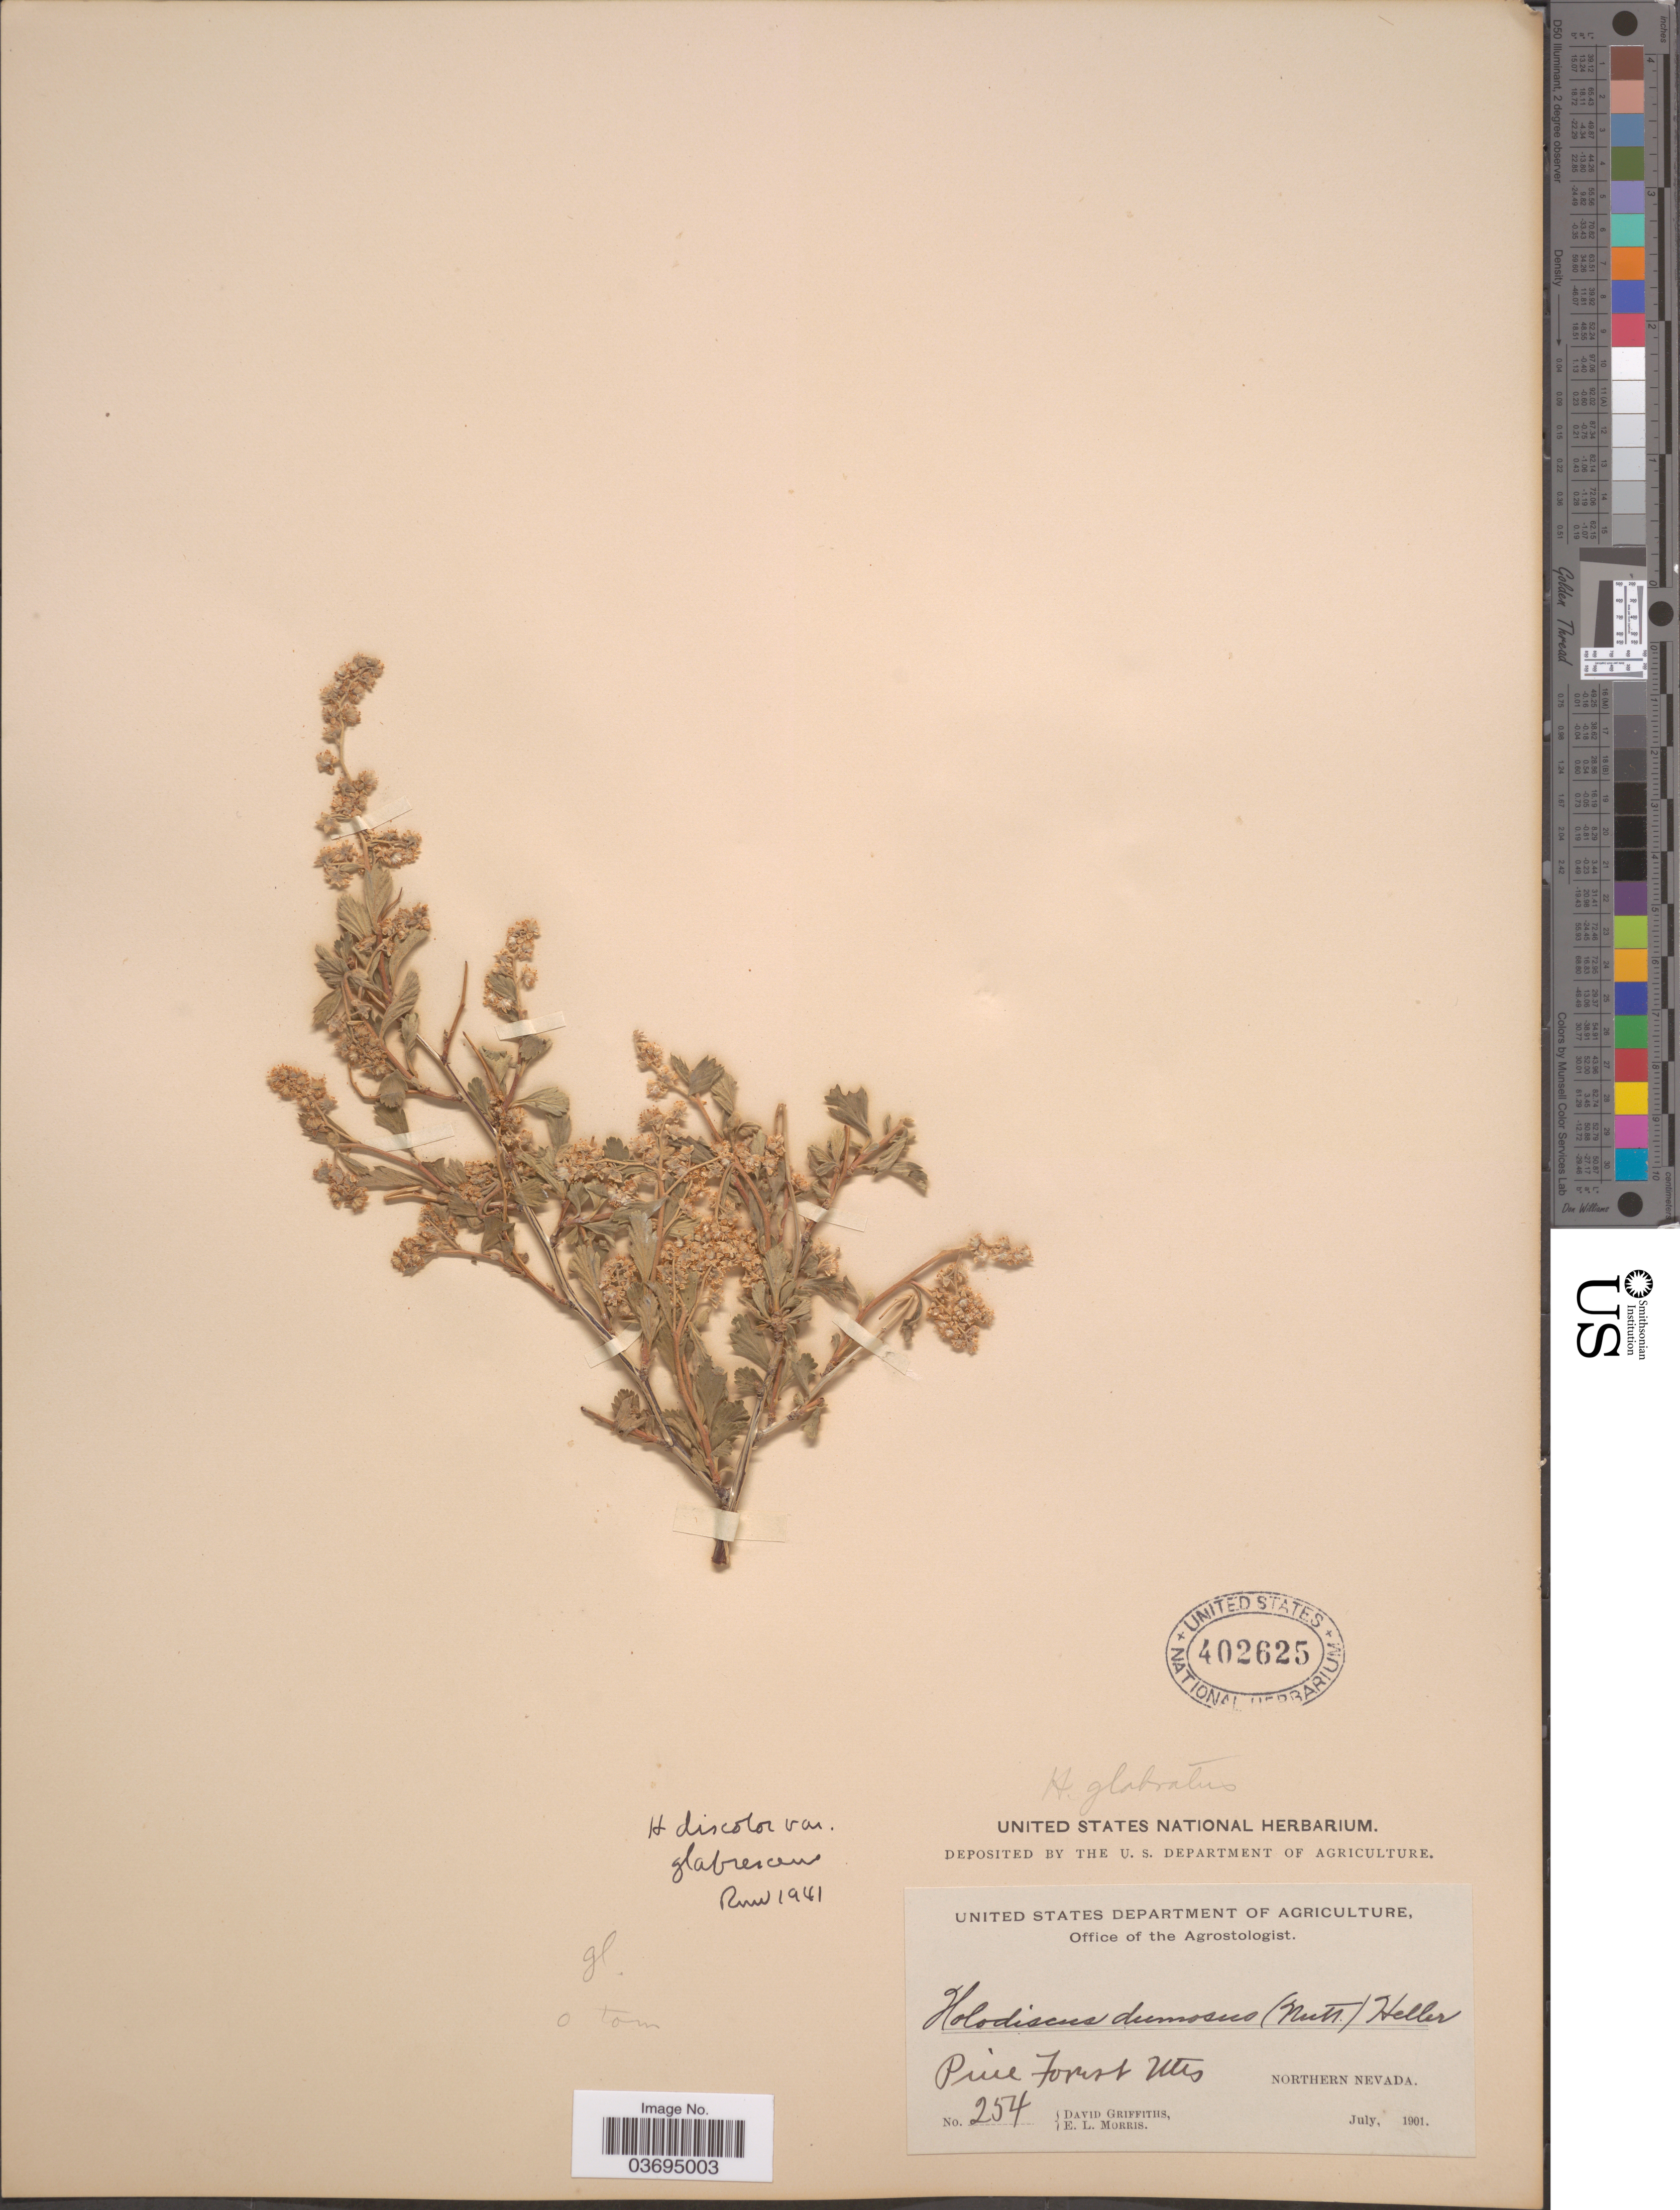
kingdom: Plantae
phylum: Tracheophyta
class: Magnoliopsida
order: Rosales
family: Rosaceae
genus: Holodiscus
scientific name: Holodiscus discolor var. microphyllus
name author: (Rydb.) Jeps.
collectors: D. Griffiths & E. Morris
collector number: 254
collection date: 1901-07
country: United States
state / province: Nevada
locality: Pine Forest Mts. Northern Nevada.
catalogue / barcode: US 402625